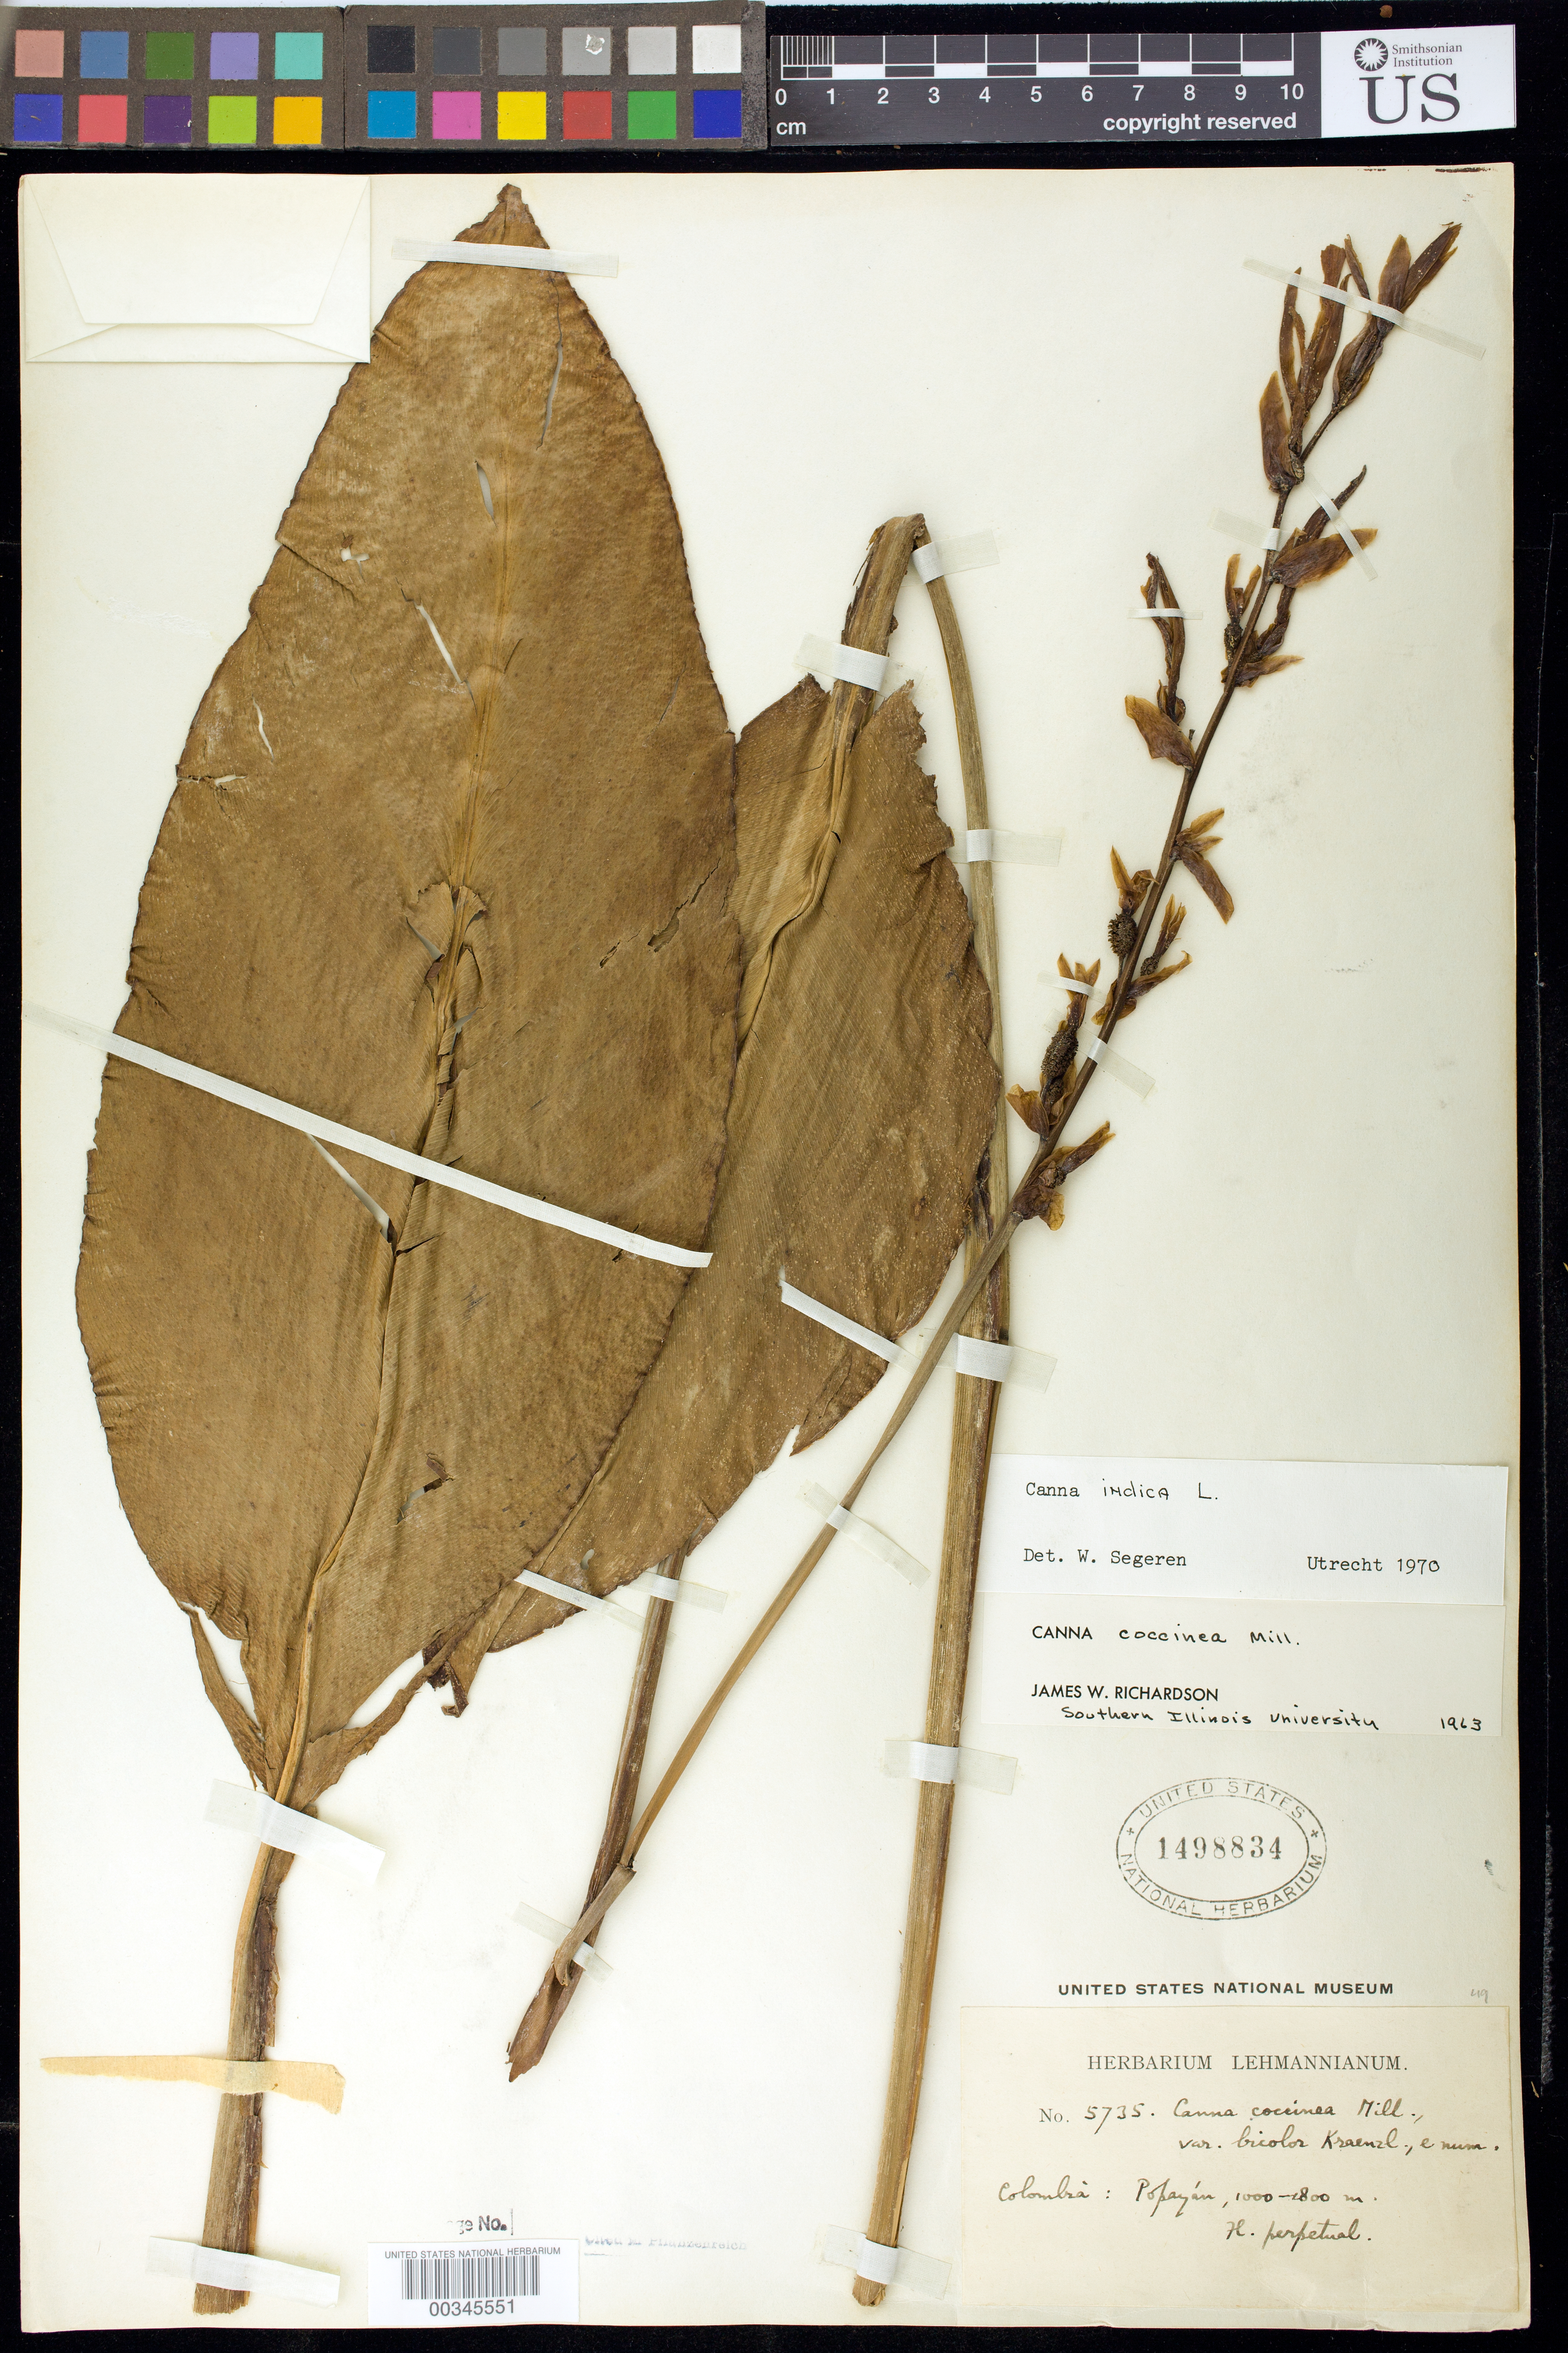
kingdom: Plantae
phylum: Tracheophyta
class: Liliopsida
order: Zingiberales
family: Cannaceae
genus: Canna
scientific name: Canna indica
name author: L.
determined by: Segeren, W.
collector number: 5735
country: Colombia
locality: Popayan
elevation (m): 1000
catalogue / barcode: US 1498834